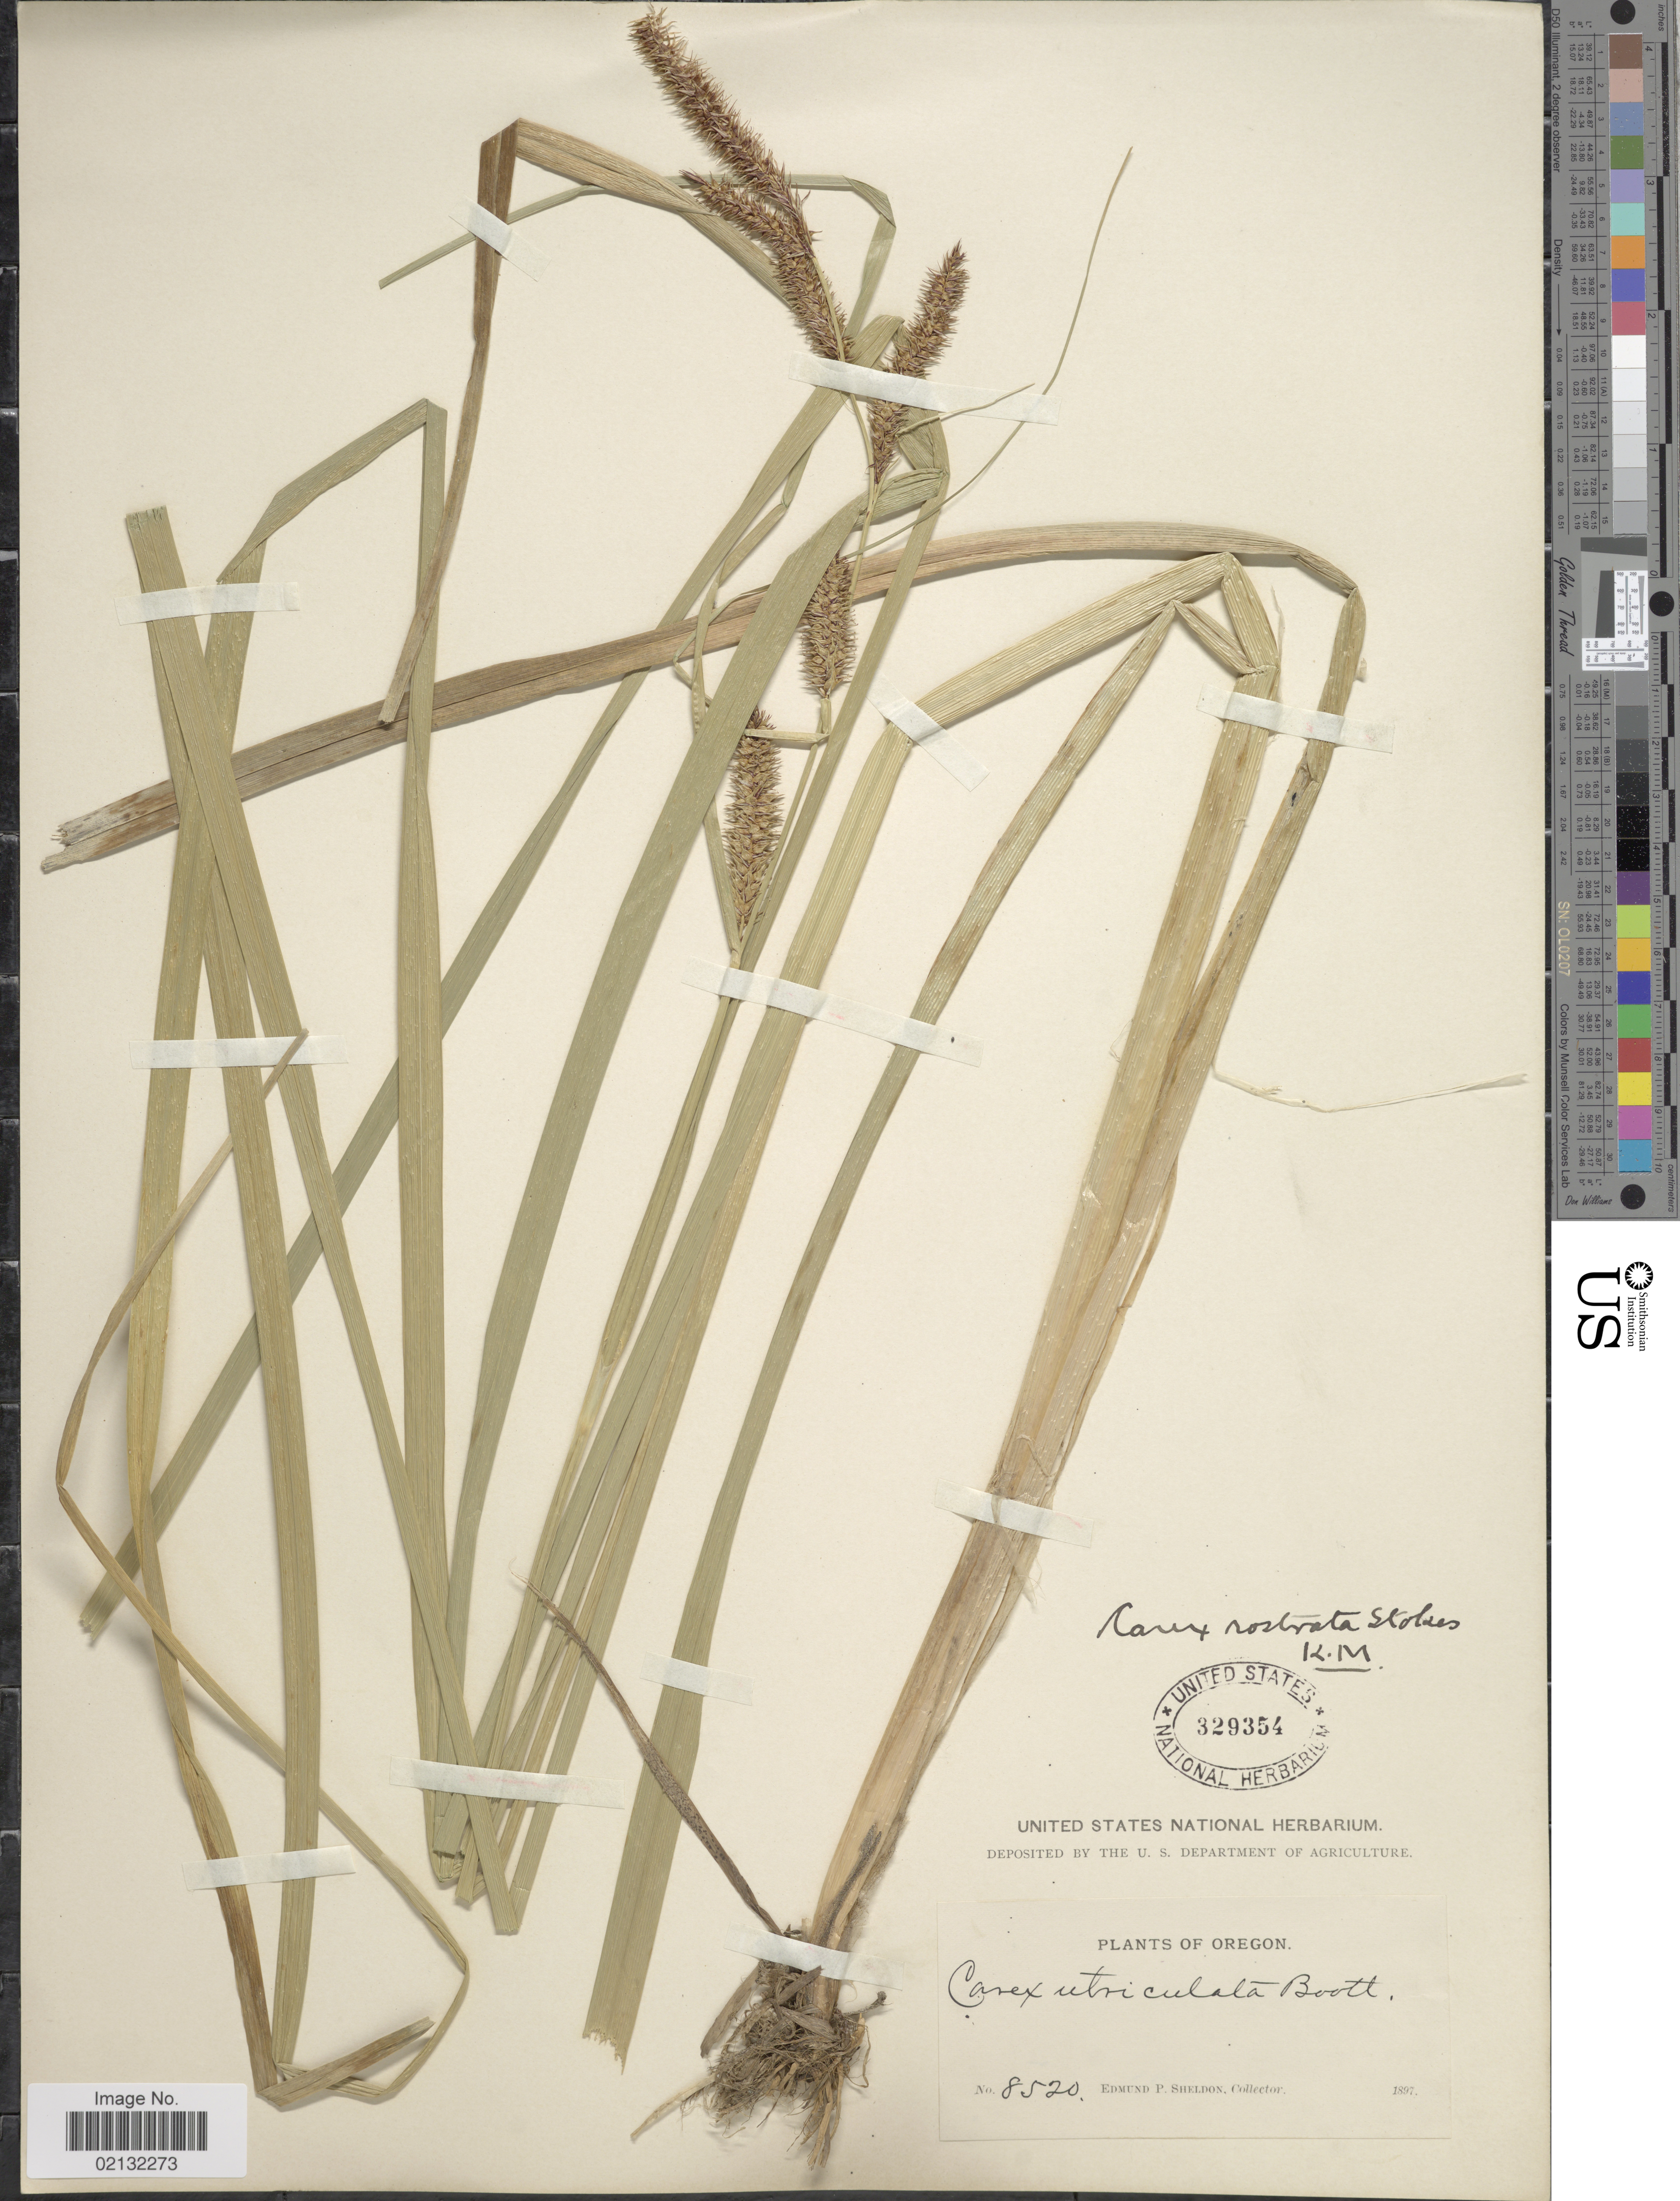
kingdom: Plantae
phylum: Tracheophyta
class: Liliopsida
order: Poales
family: Cyperaceae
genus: Carex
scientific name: Carex rostrata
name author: Stokes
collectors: E. P. Sheldon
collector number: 8520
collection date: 1897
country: United States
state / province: Oregon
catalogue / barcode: US 329354